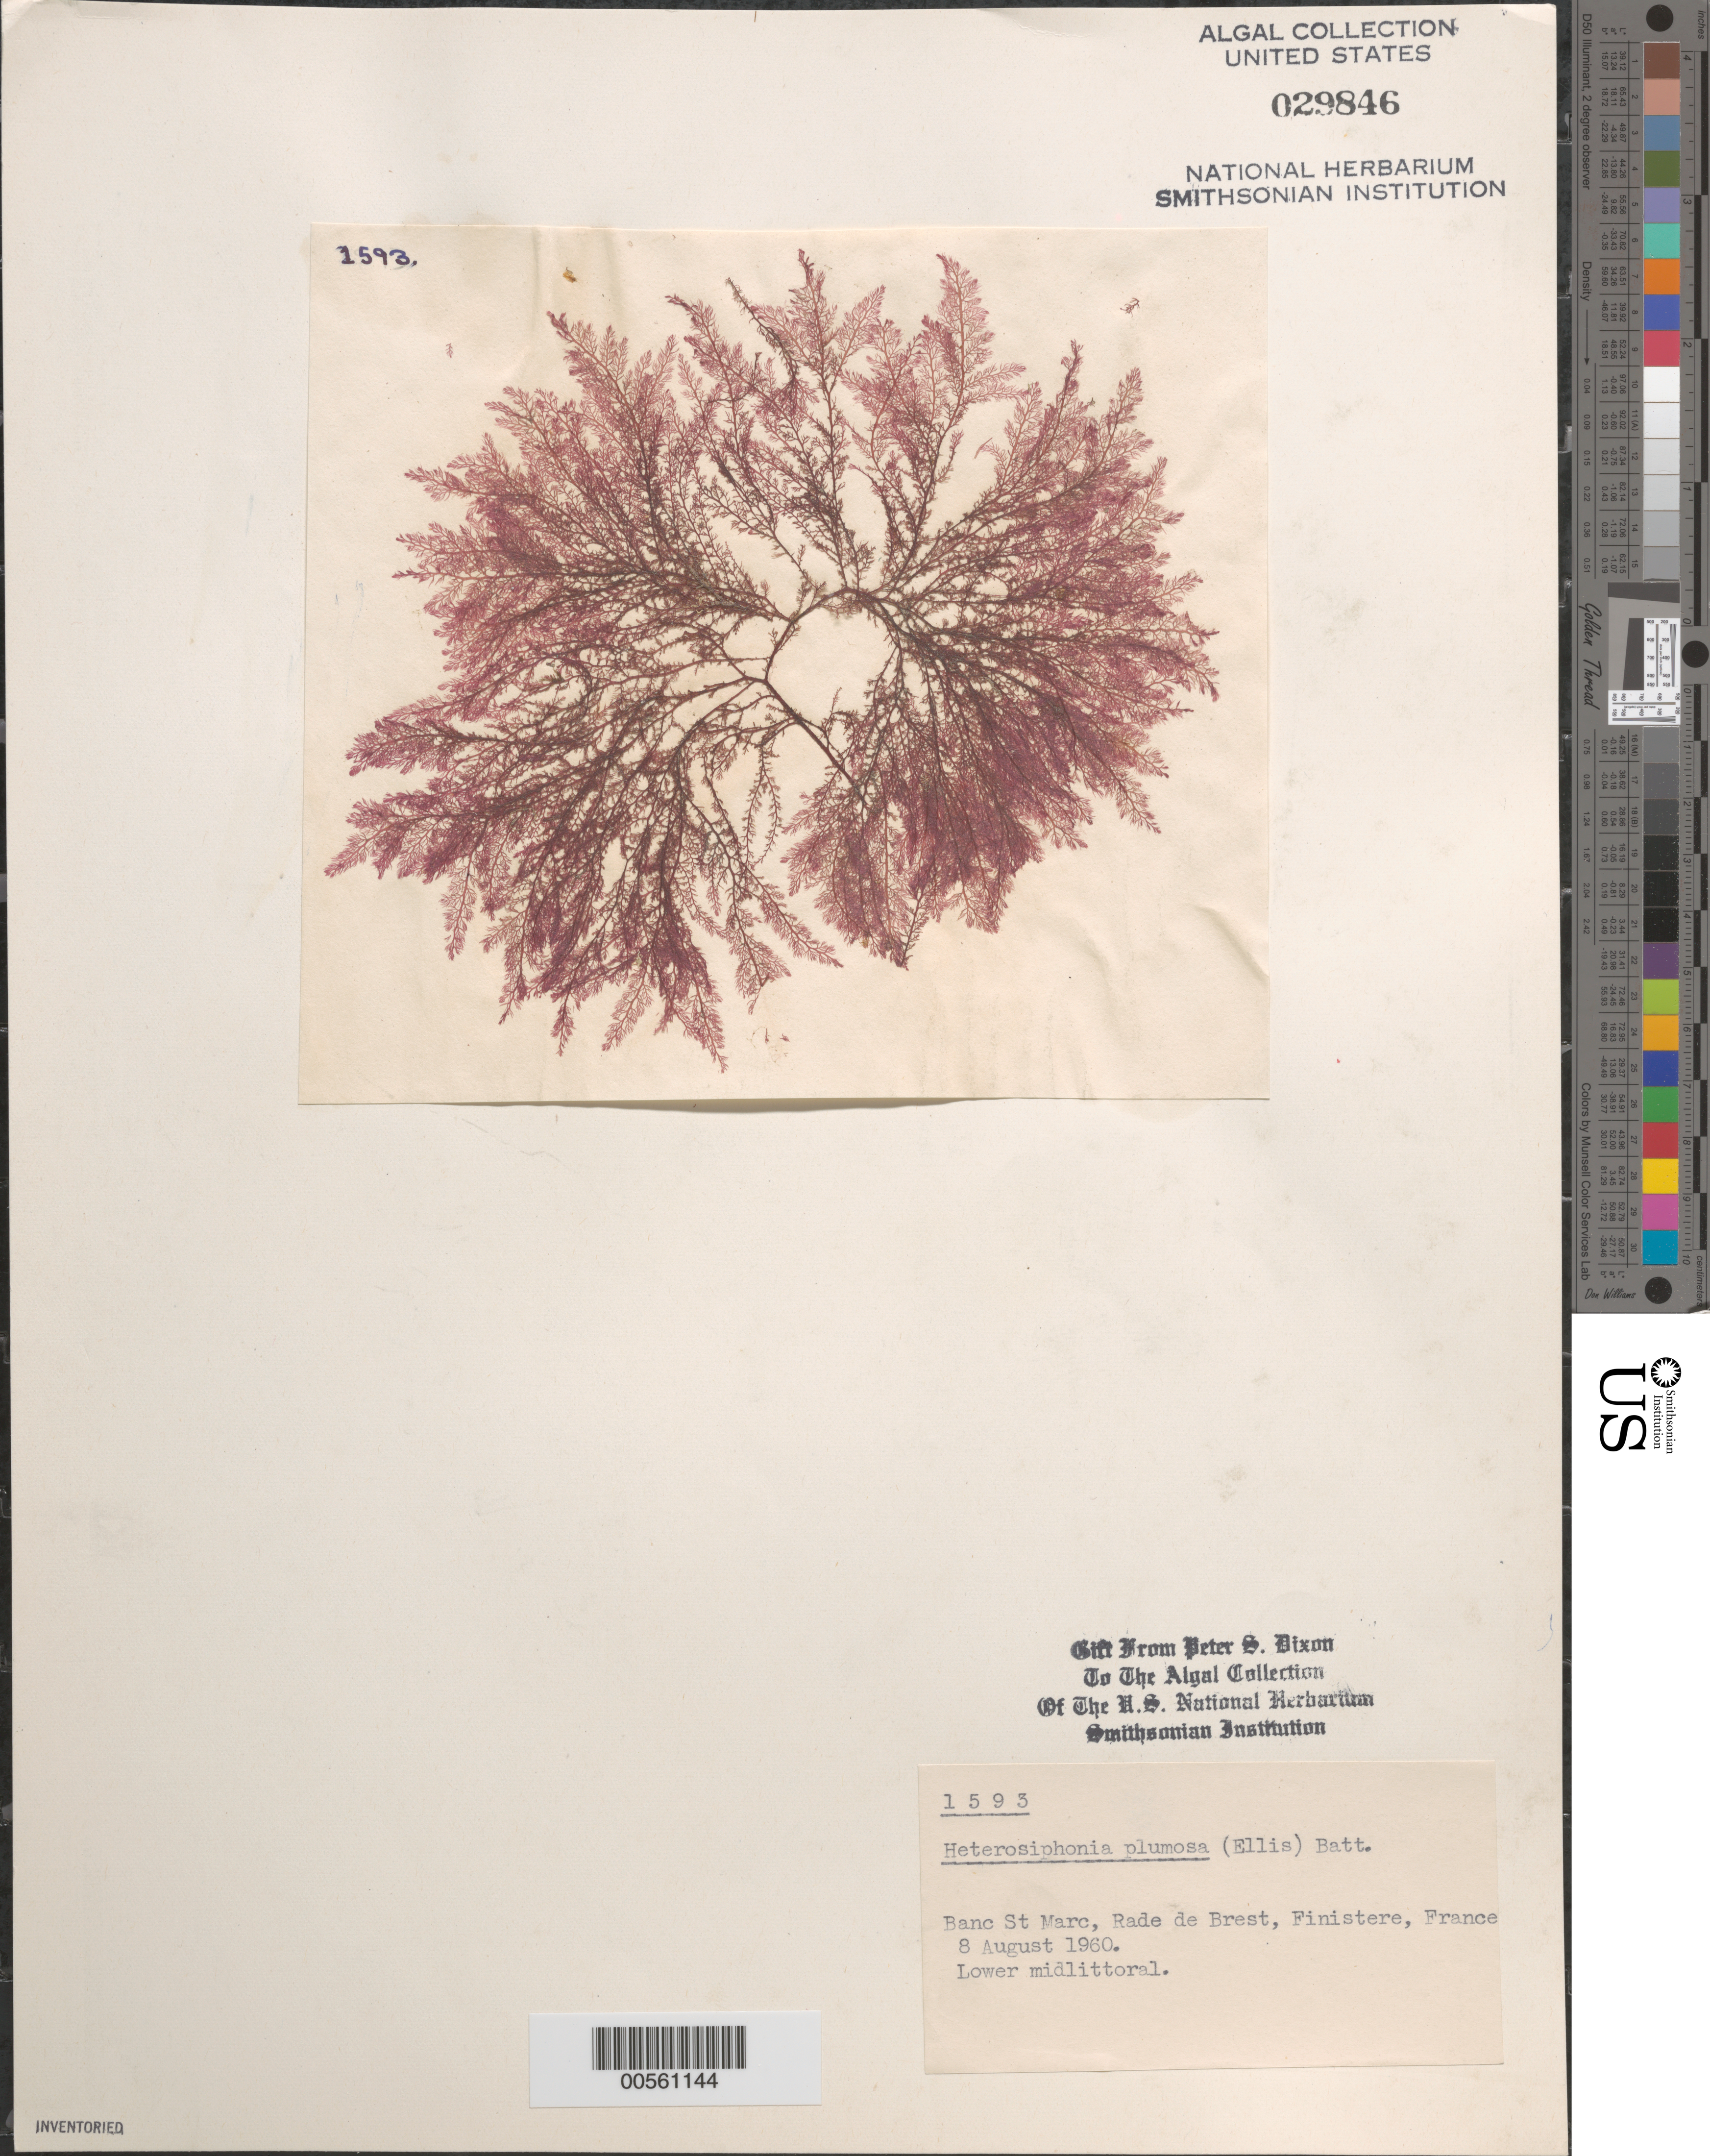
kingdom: Plantae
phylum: Rhodophyta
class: Florideophyceae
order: Ceramiales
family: Dasyaceae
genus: Heterosiphonia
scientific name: Heterosiphonia plumosa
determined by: Dixon, P. S.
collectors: P. S. Dixon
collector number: PSD 1593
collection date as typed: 08 Aug 1960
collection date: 1960-08-08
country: France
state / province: Bretagne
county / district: Finistère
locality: Banc St. Marc, Rade de Brest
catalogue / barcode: US 29846